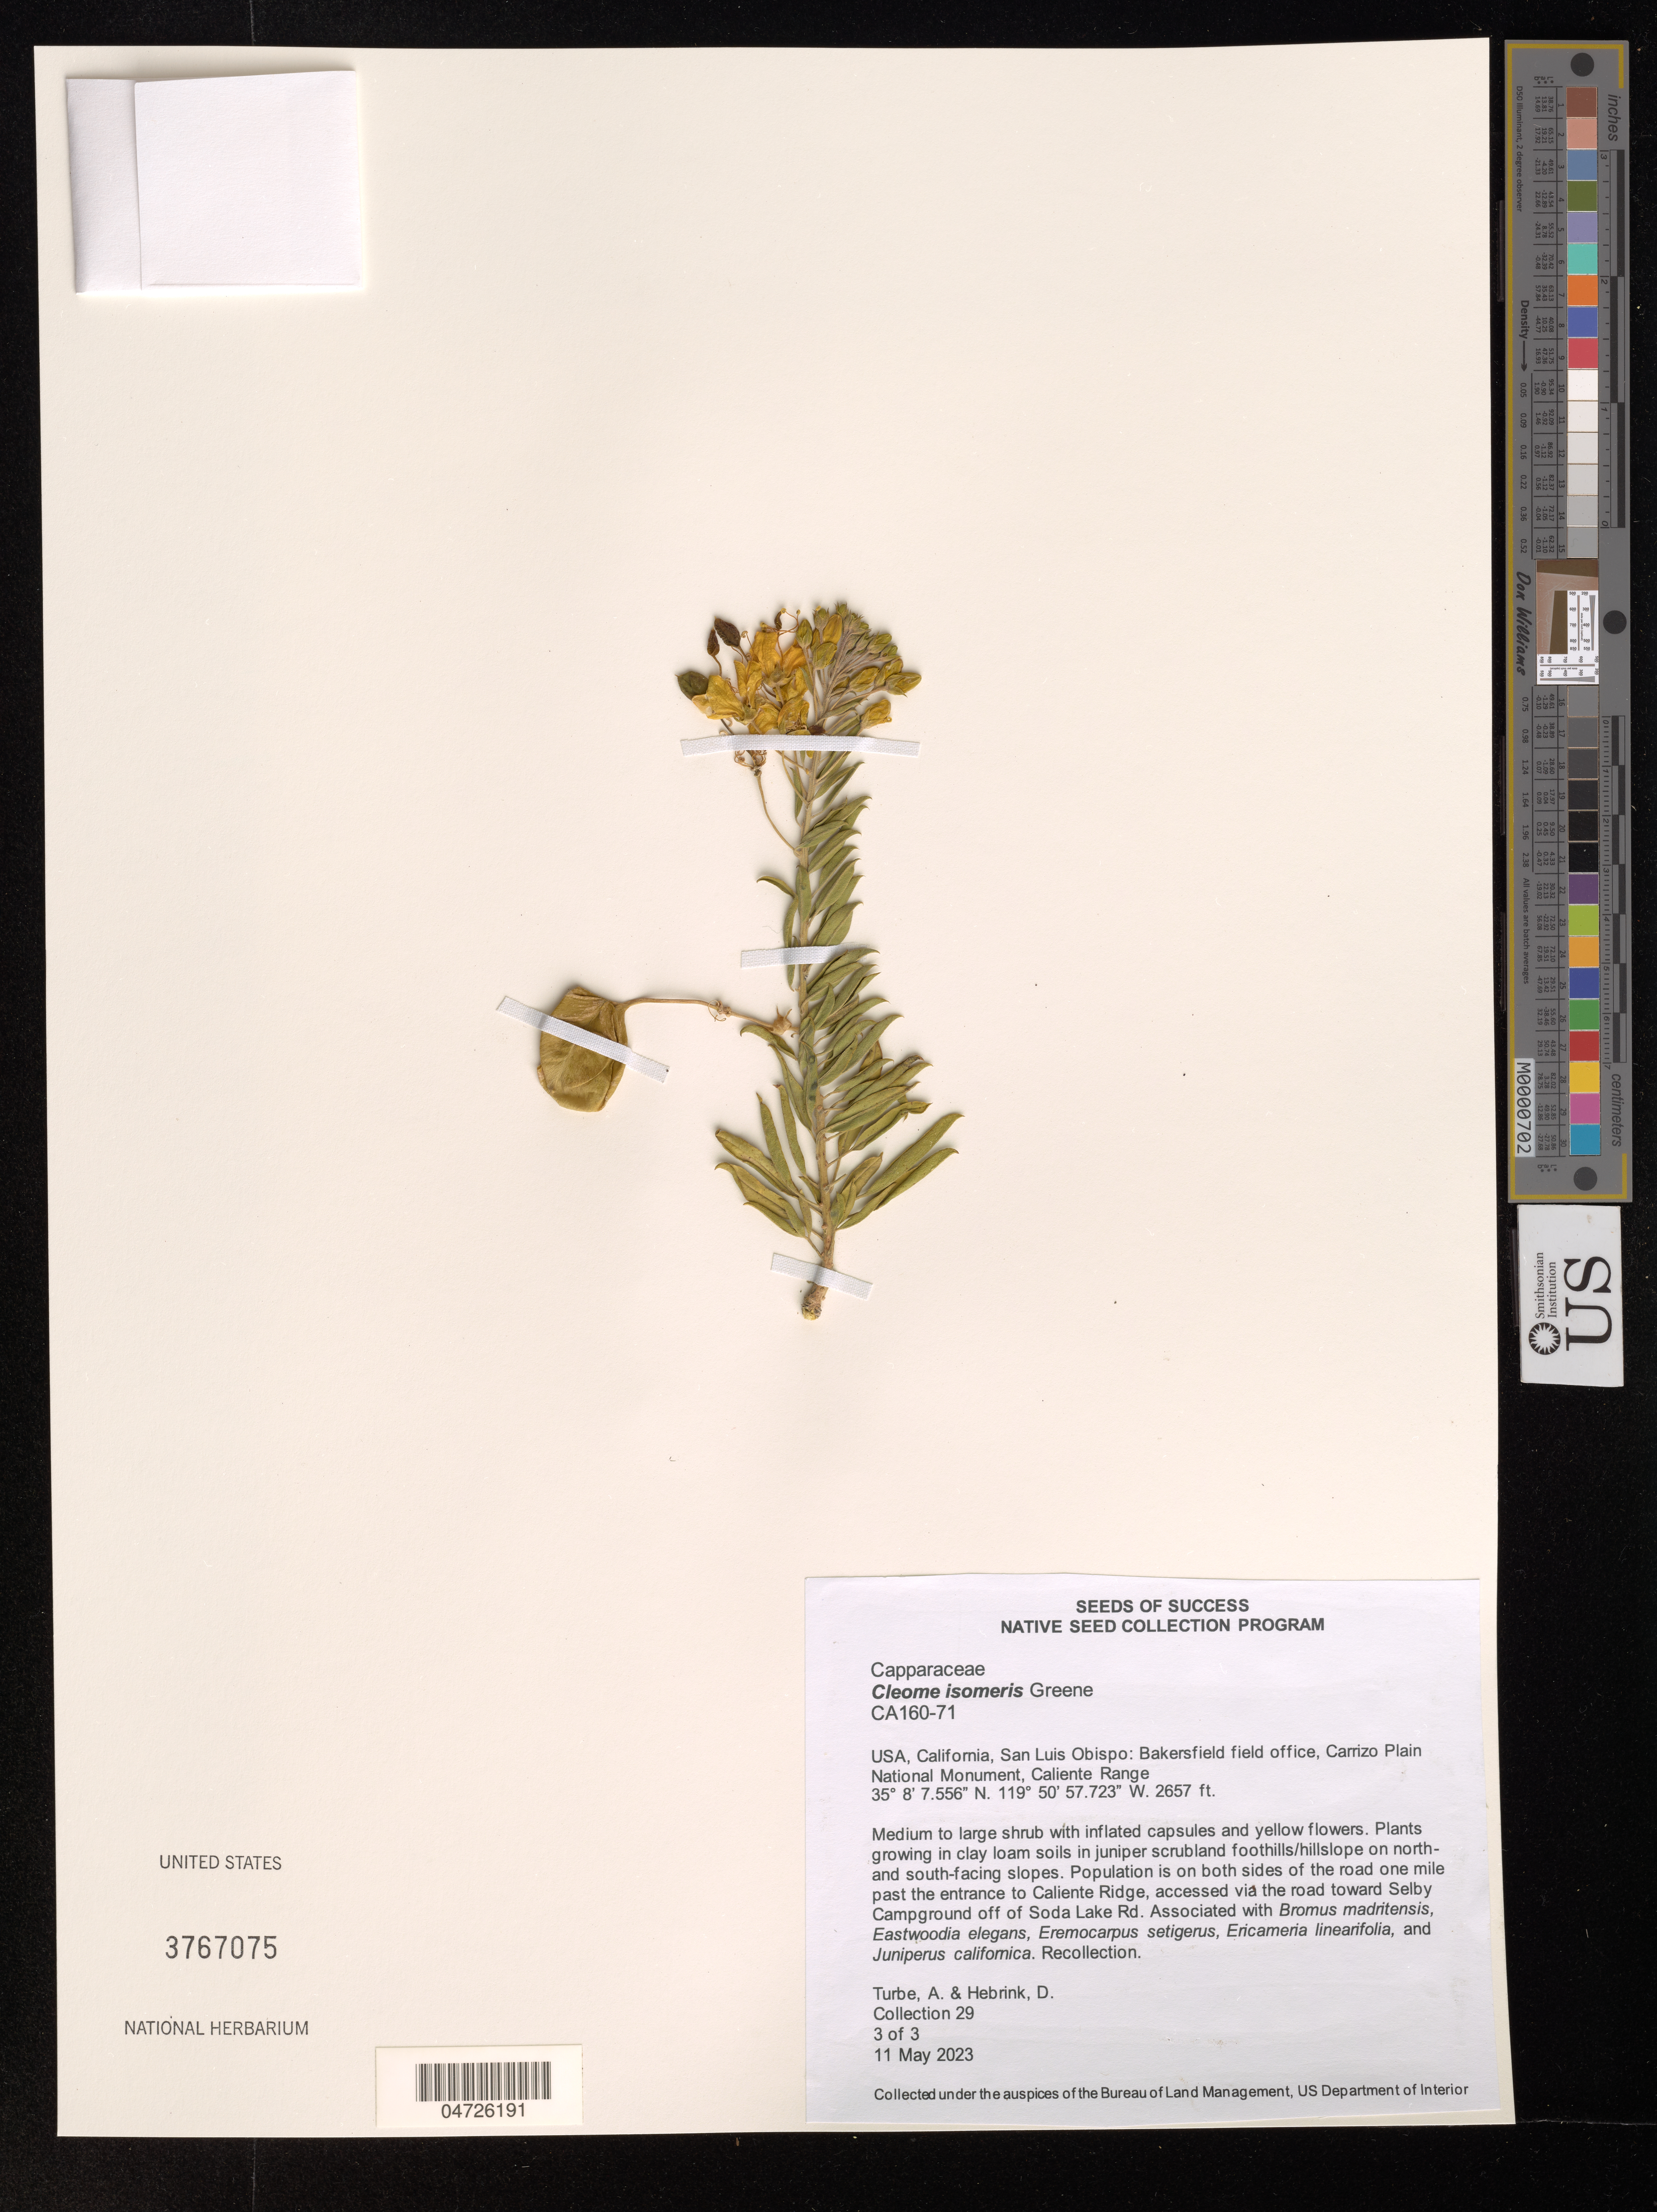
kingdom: Plantae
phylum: Tracheophyta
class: Magnoliopsida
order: Brassicales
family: Cleomaceae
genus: Cleomella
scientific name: Cleomella arborea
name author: (Nutt.) Roalson & J.C. Hall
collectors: A. Turbe & D. Hebrink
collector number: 29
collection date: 2023-05-11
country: United States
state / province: California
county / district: San Louis Obispo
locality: San Luis Obispo: Bakersfield field office, Carrizo Plain National Monument, Caliente Range. On north-and south-facing slopes. Population is on both sides of the road toward Selby Campground off of Soda Lake Rd.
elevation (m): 810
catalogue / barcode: US 3767075